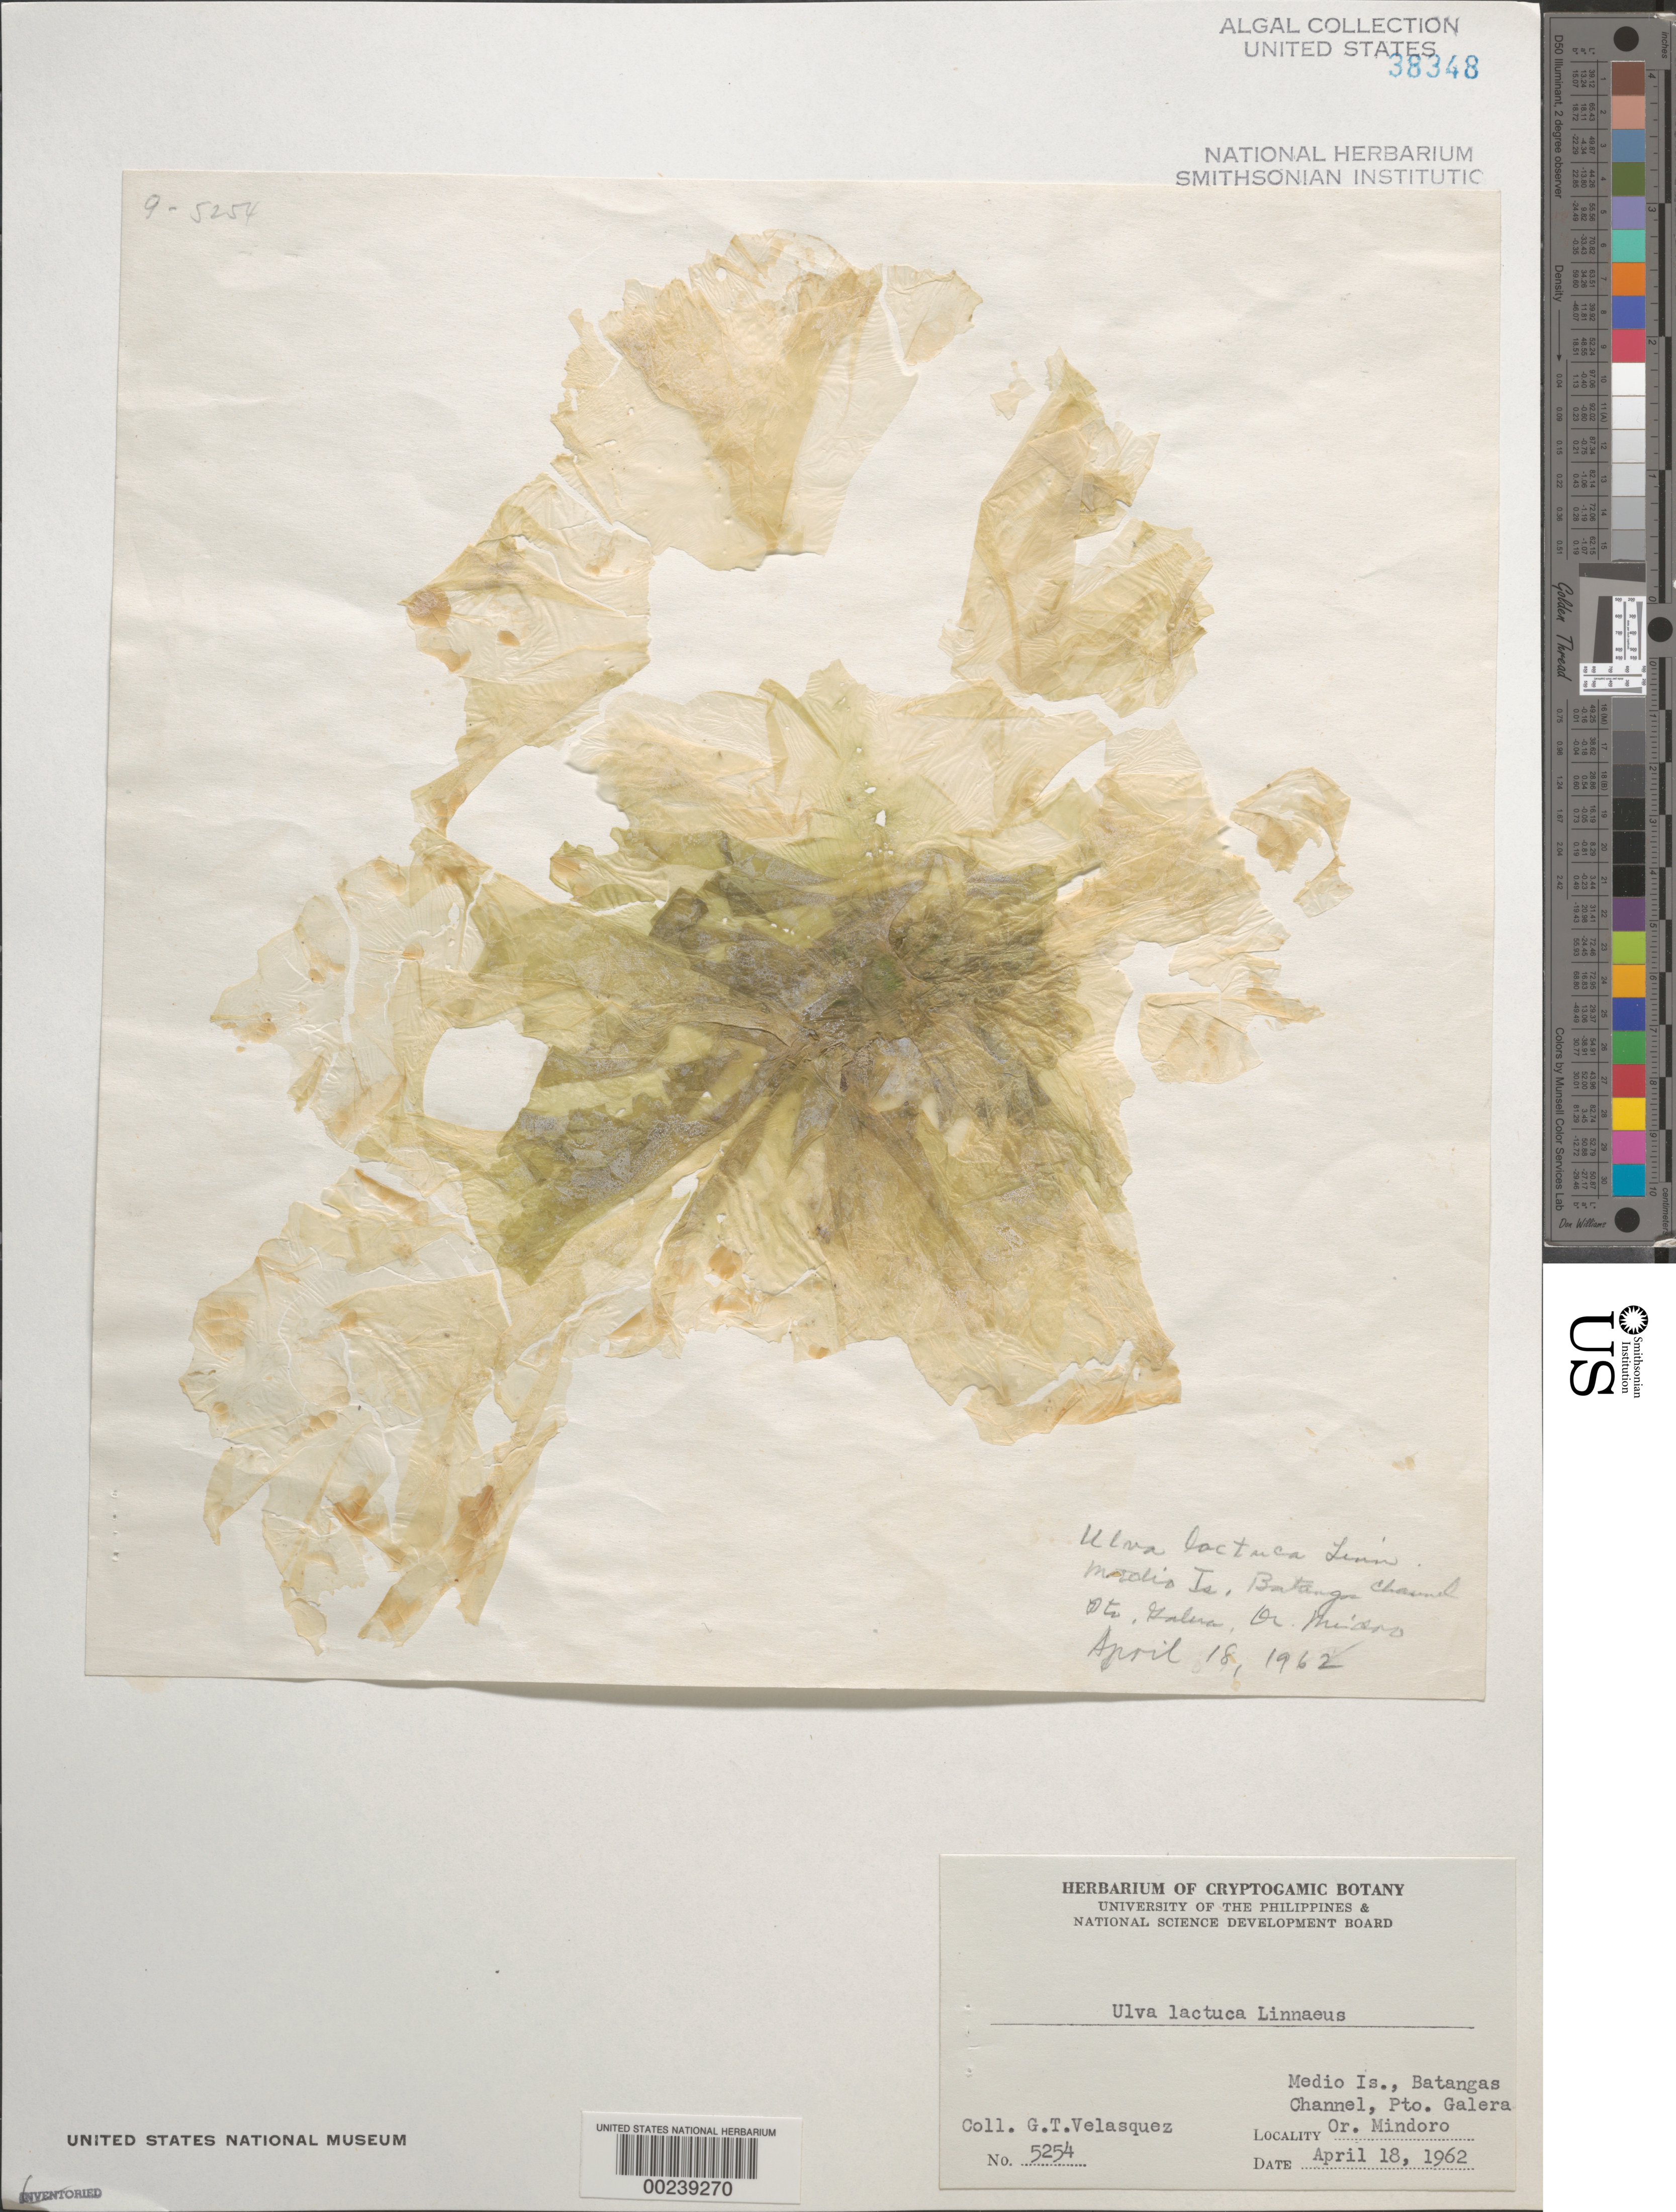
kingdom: Plantae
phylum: Chlorophyta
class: Ulvophyceae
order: Ulvales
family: Ulvaceae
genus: Ulva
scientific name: Ulva lactuca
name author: L.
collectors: G. Velasquez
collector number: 5254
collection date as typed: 18 Apr 1962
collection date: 1962-04-18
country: Philippines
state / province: Mimaropa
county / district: Mindoro Oriental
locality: Puerto galera, batangas channel, medio island, oriental mindoro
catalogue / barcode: US 38348